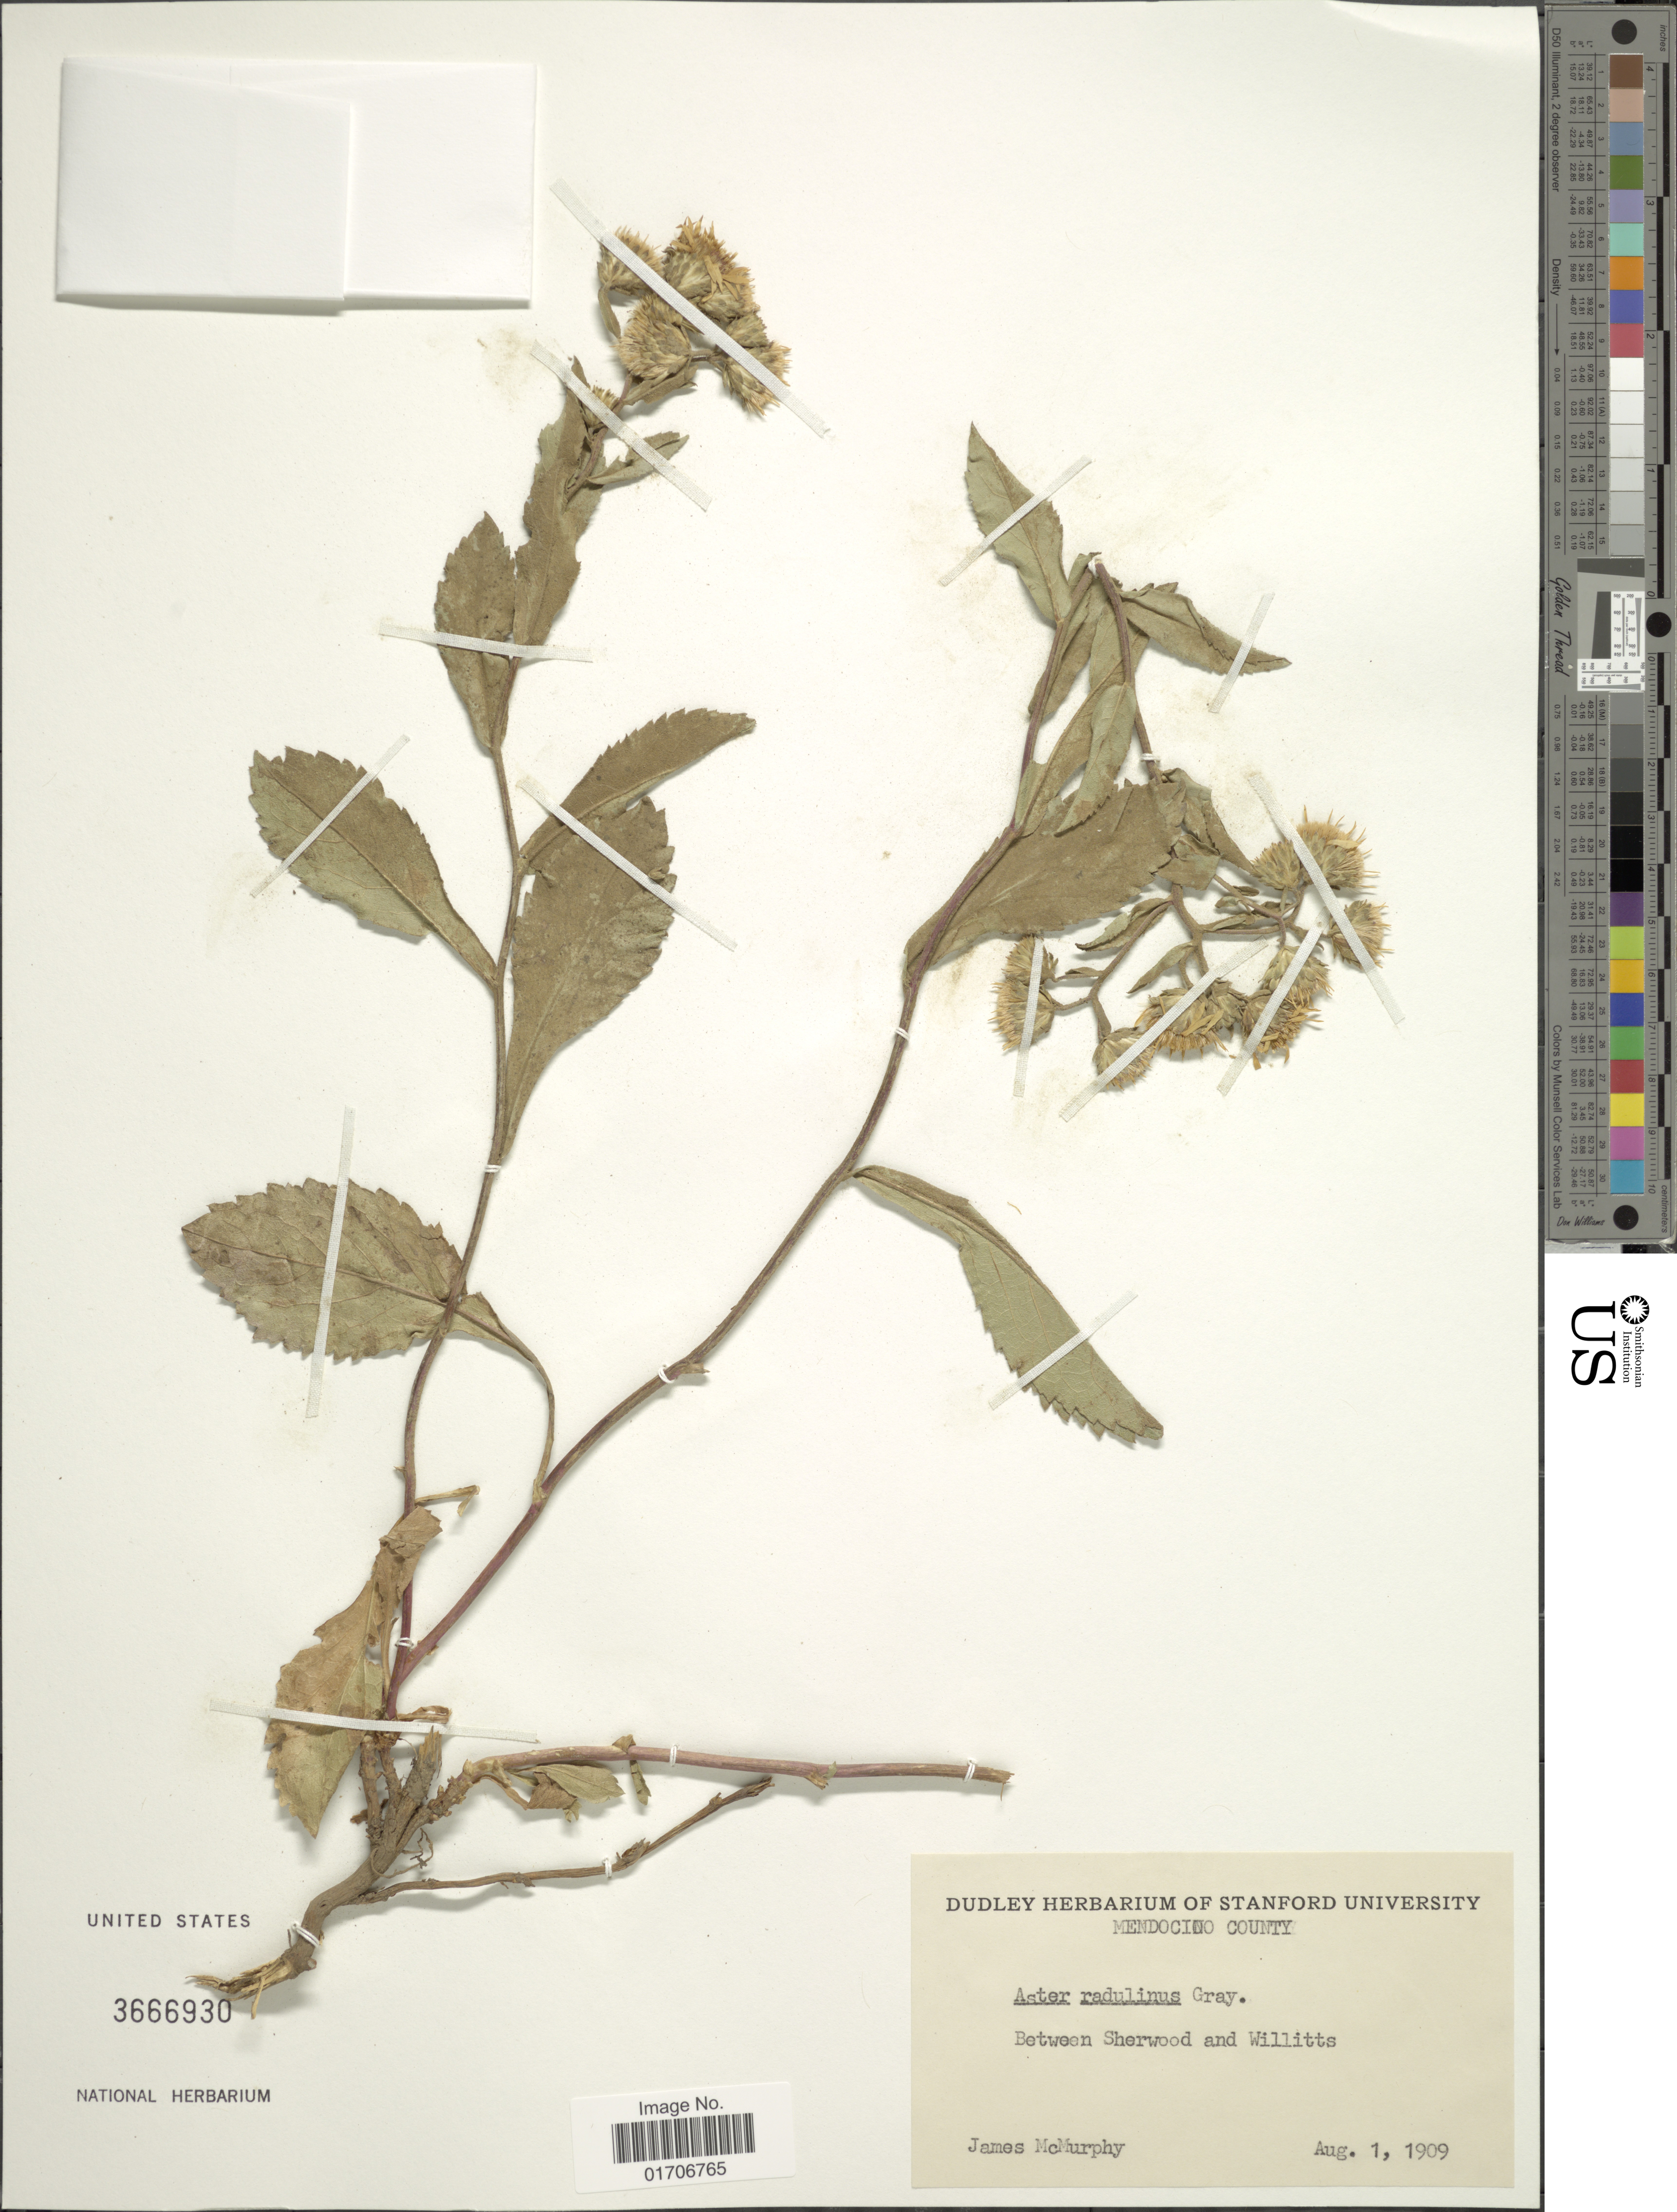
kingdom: Plantae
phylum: Tracheophyta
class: Magnoliopsida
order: Asterales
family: Asteraceae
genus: Eurybia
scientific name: Eurybia radulina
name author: (A. Gray) G.L. Nesom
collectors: J. McMurphy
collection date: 1909-08-01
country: United States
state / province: California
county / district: Mendocino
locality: Mendocino County. Between Sherwood and Willitts.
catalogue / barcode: US 3666930